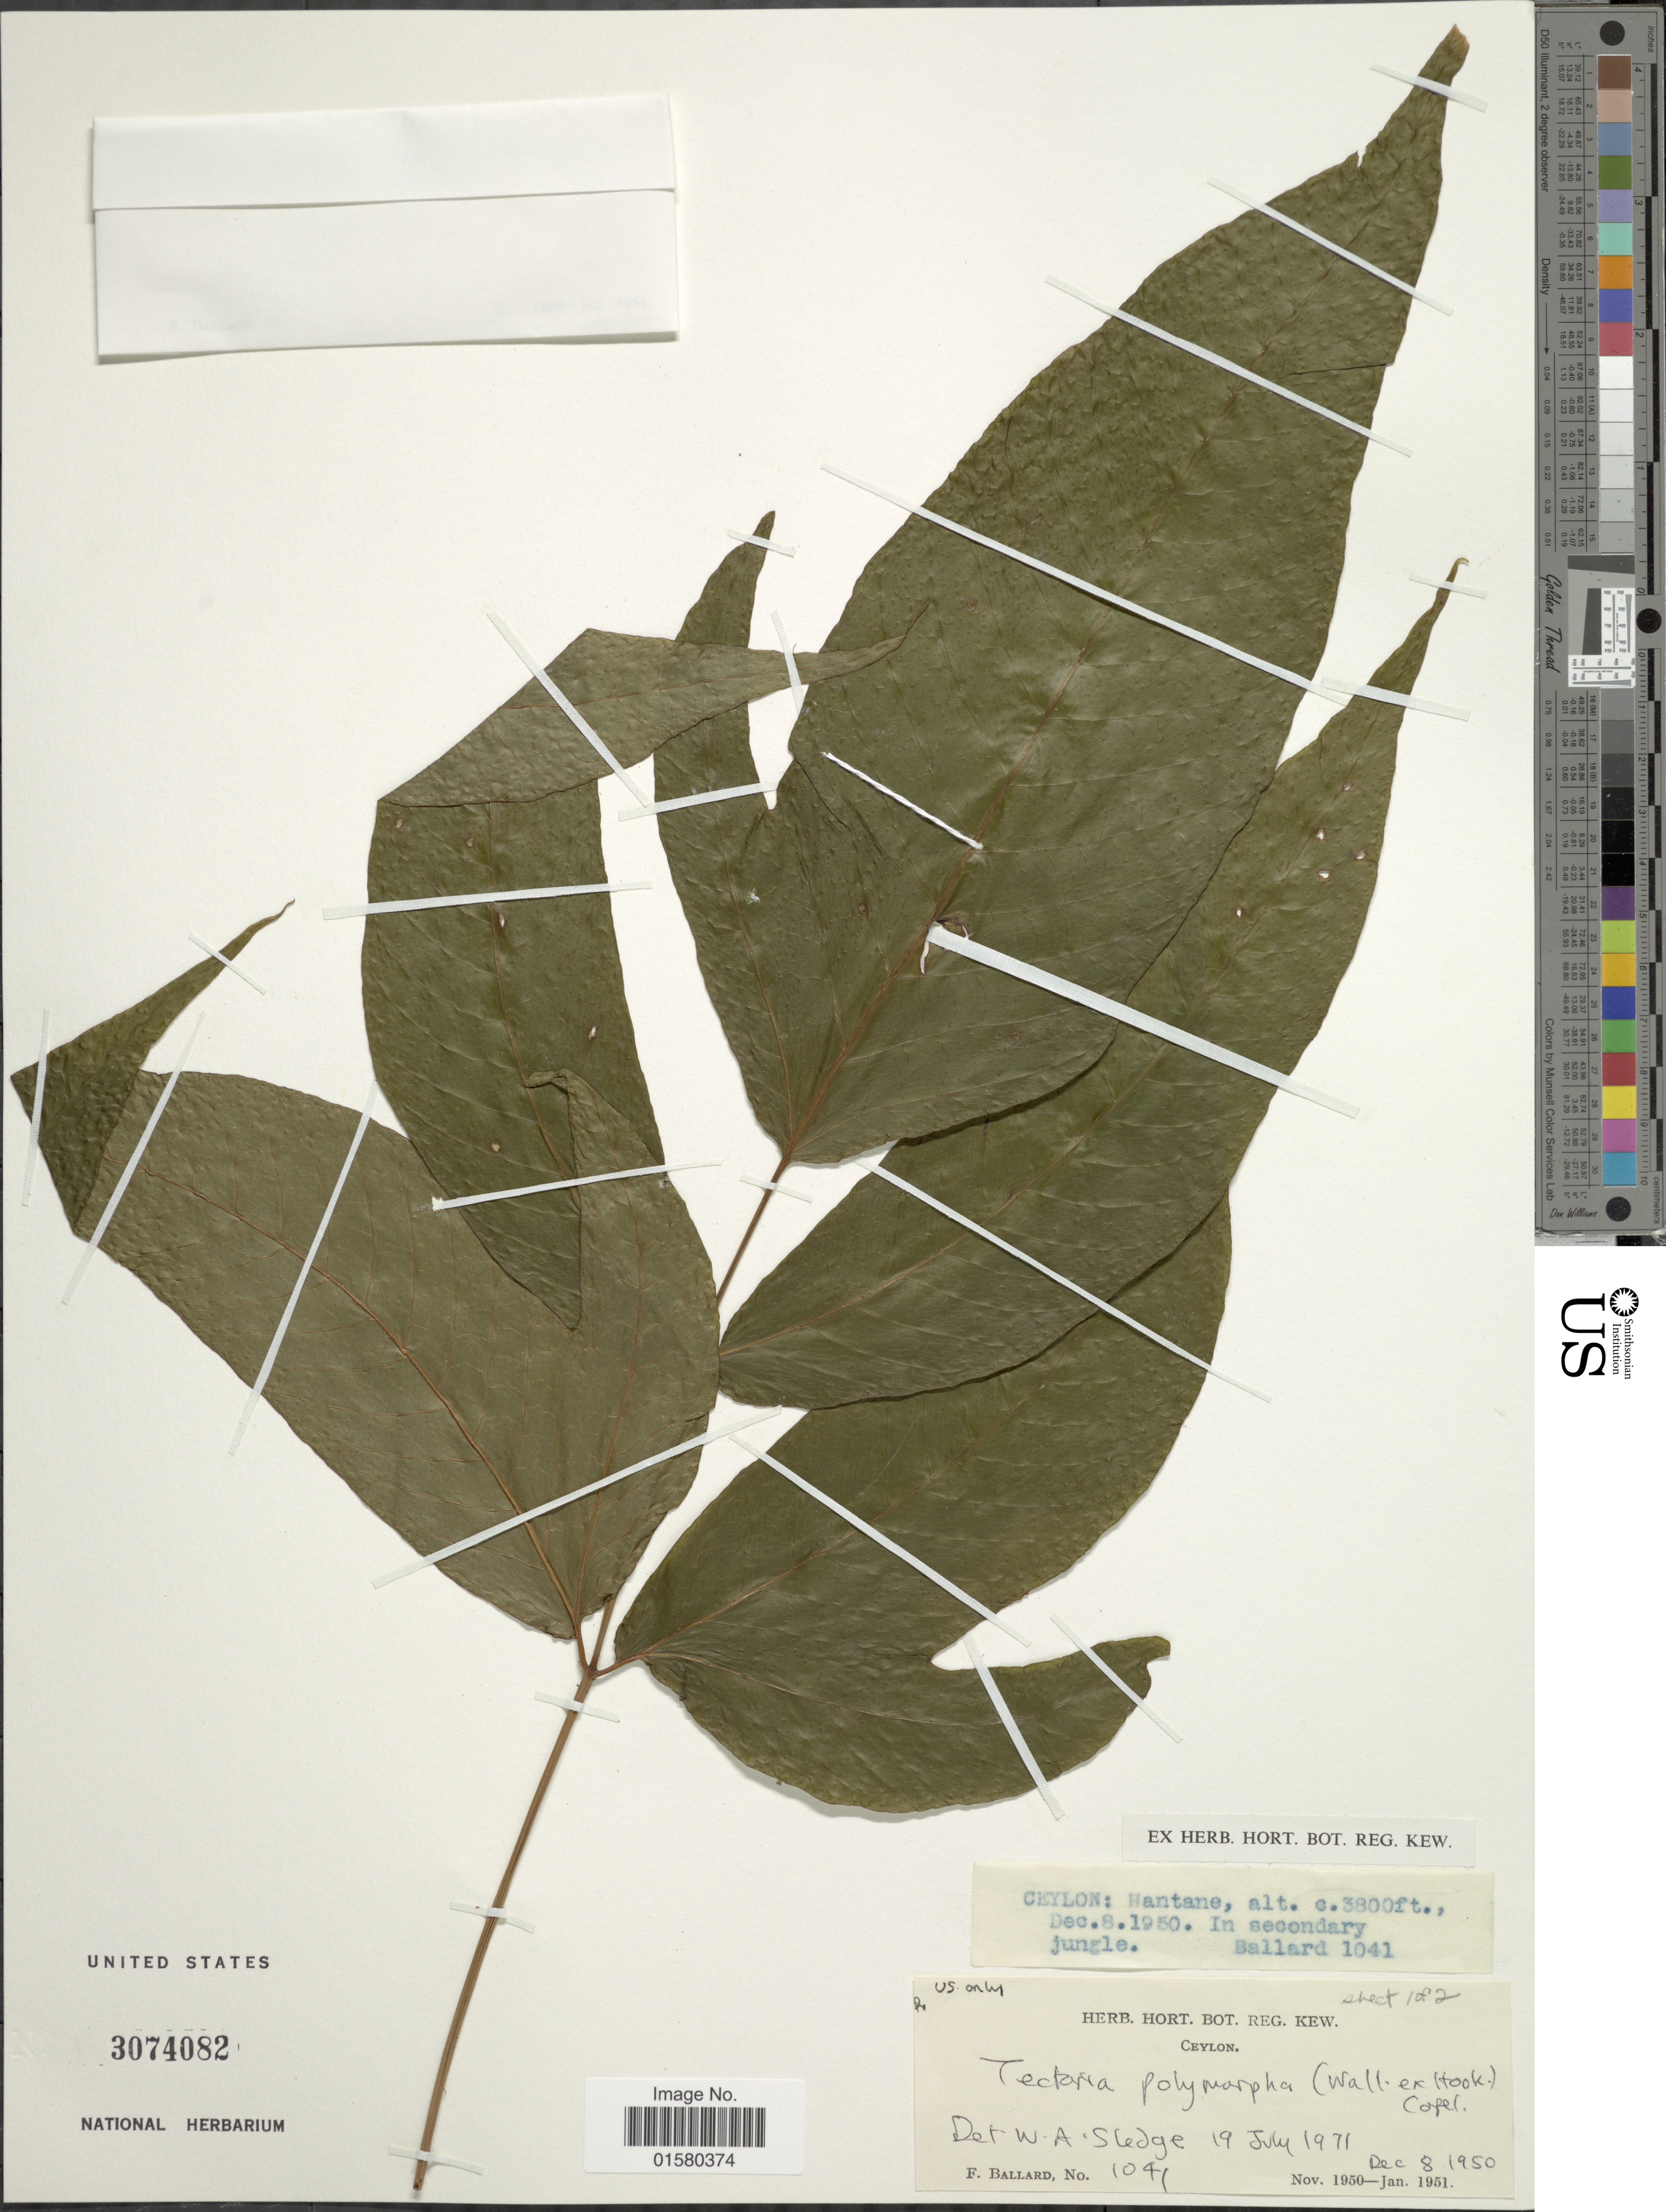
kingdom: Plantae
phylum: Tracheophyta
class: Polypodiopsida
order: Polypodiales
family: Tectariaceae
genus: Tectaria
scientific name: Tectaria polymorpha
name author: (Wall. ex Hook.) Copel.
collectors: F. Ballard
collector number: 1041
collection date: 1950-12-08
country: Sri Lanka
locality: Ceylon: Hantane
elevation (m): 1158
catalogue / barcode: US 3074082